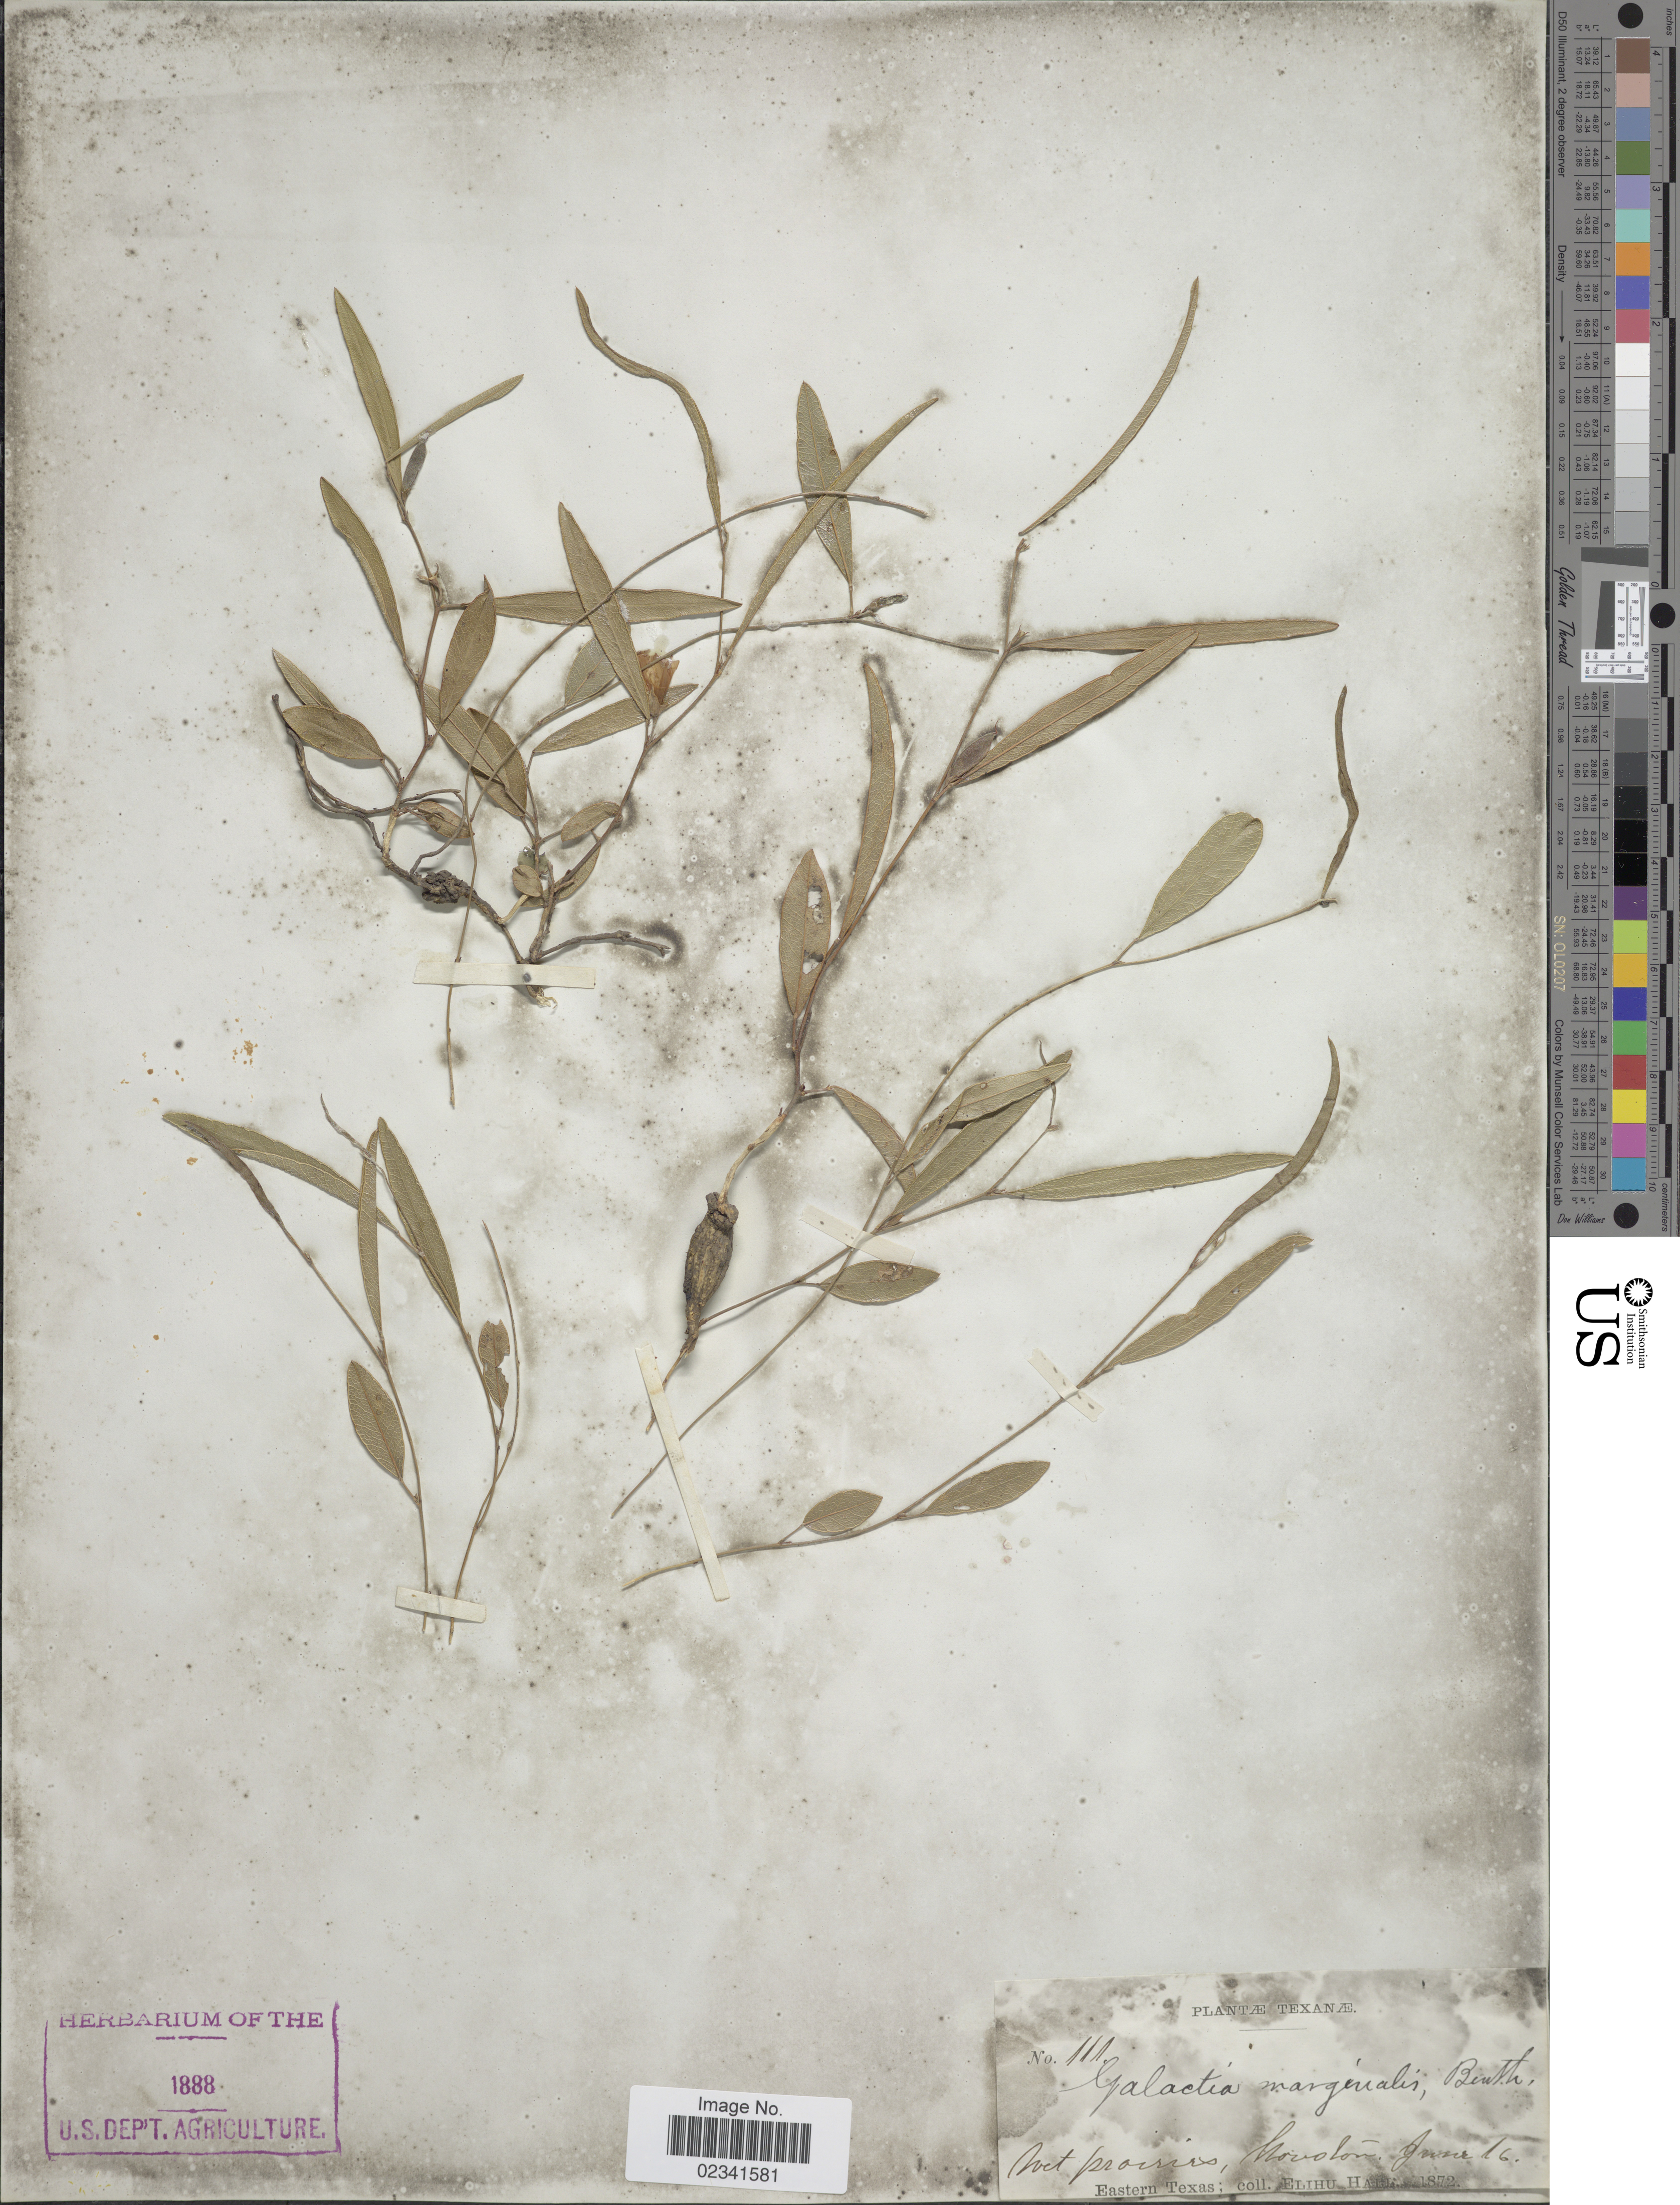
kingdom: Plantae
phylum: Tracheophyta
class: Magnoliopsida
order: Fabales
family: Fabaceae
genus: Galactia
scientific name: Galactia marginalis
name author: Benth.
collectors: E. Hall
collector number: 111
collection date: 1872-06-16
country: United States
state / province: Texas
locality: Eastern Texas, Houston